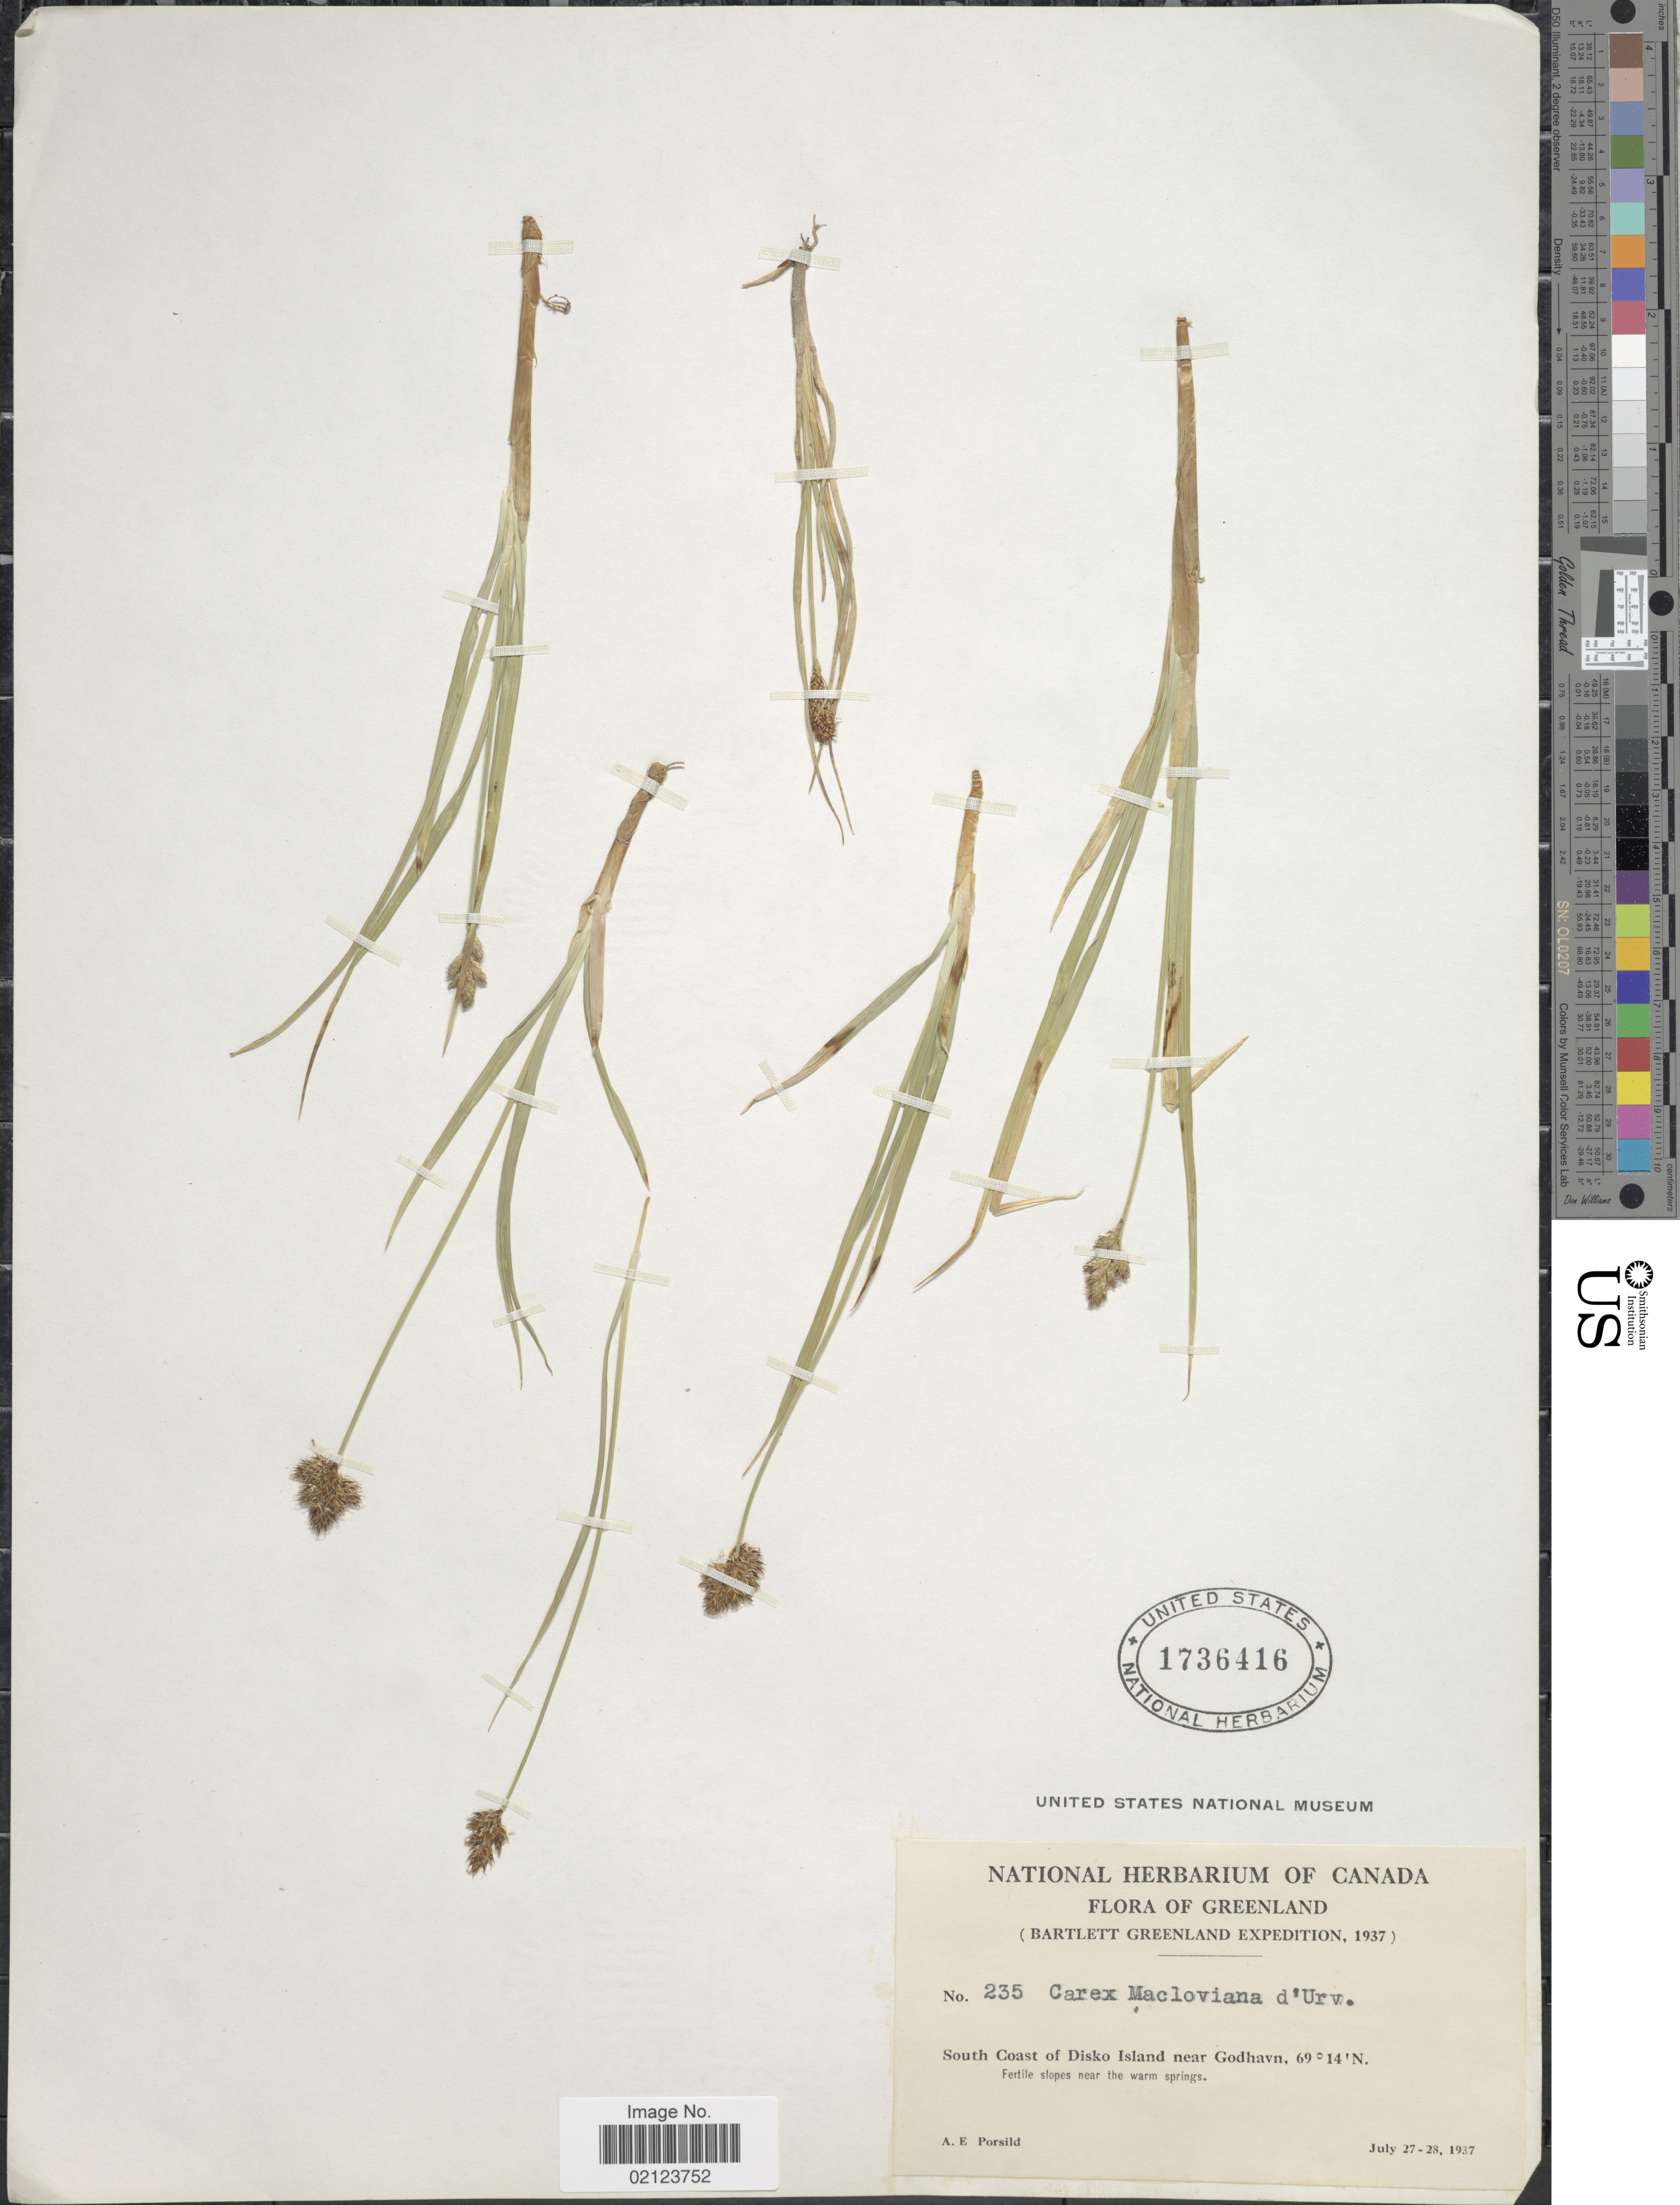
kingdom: Plantae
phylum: Tracheophyta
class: Liliopsida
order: Poales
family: Cyperaceae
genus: Carex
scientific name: Carex macloviana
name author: d'Urv.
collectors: A. E. Porsild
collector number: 235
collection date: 1937-07-27/1937-07-28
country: Greenland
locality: South Coast of Disko Island near Godhavn. Fertile slopes near the warm springs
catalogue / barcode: US 1736416